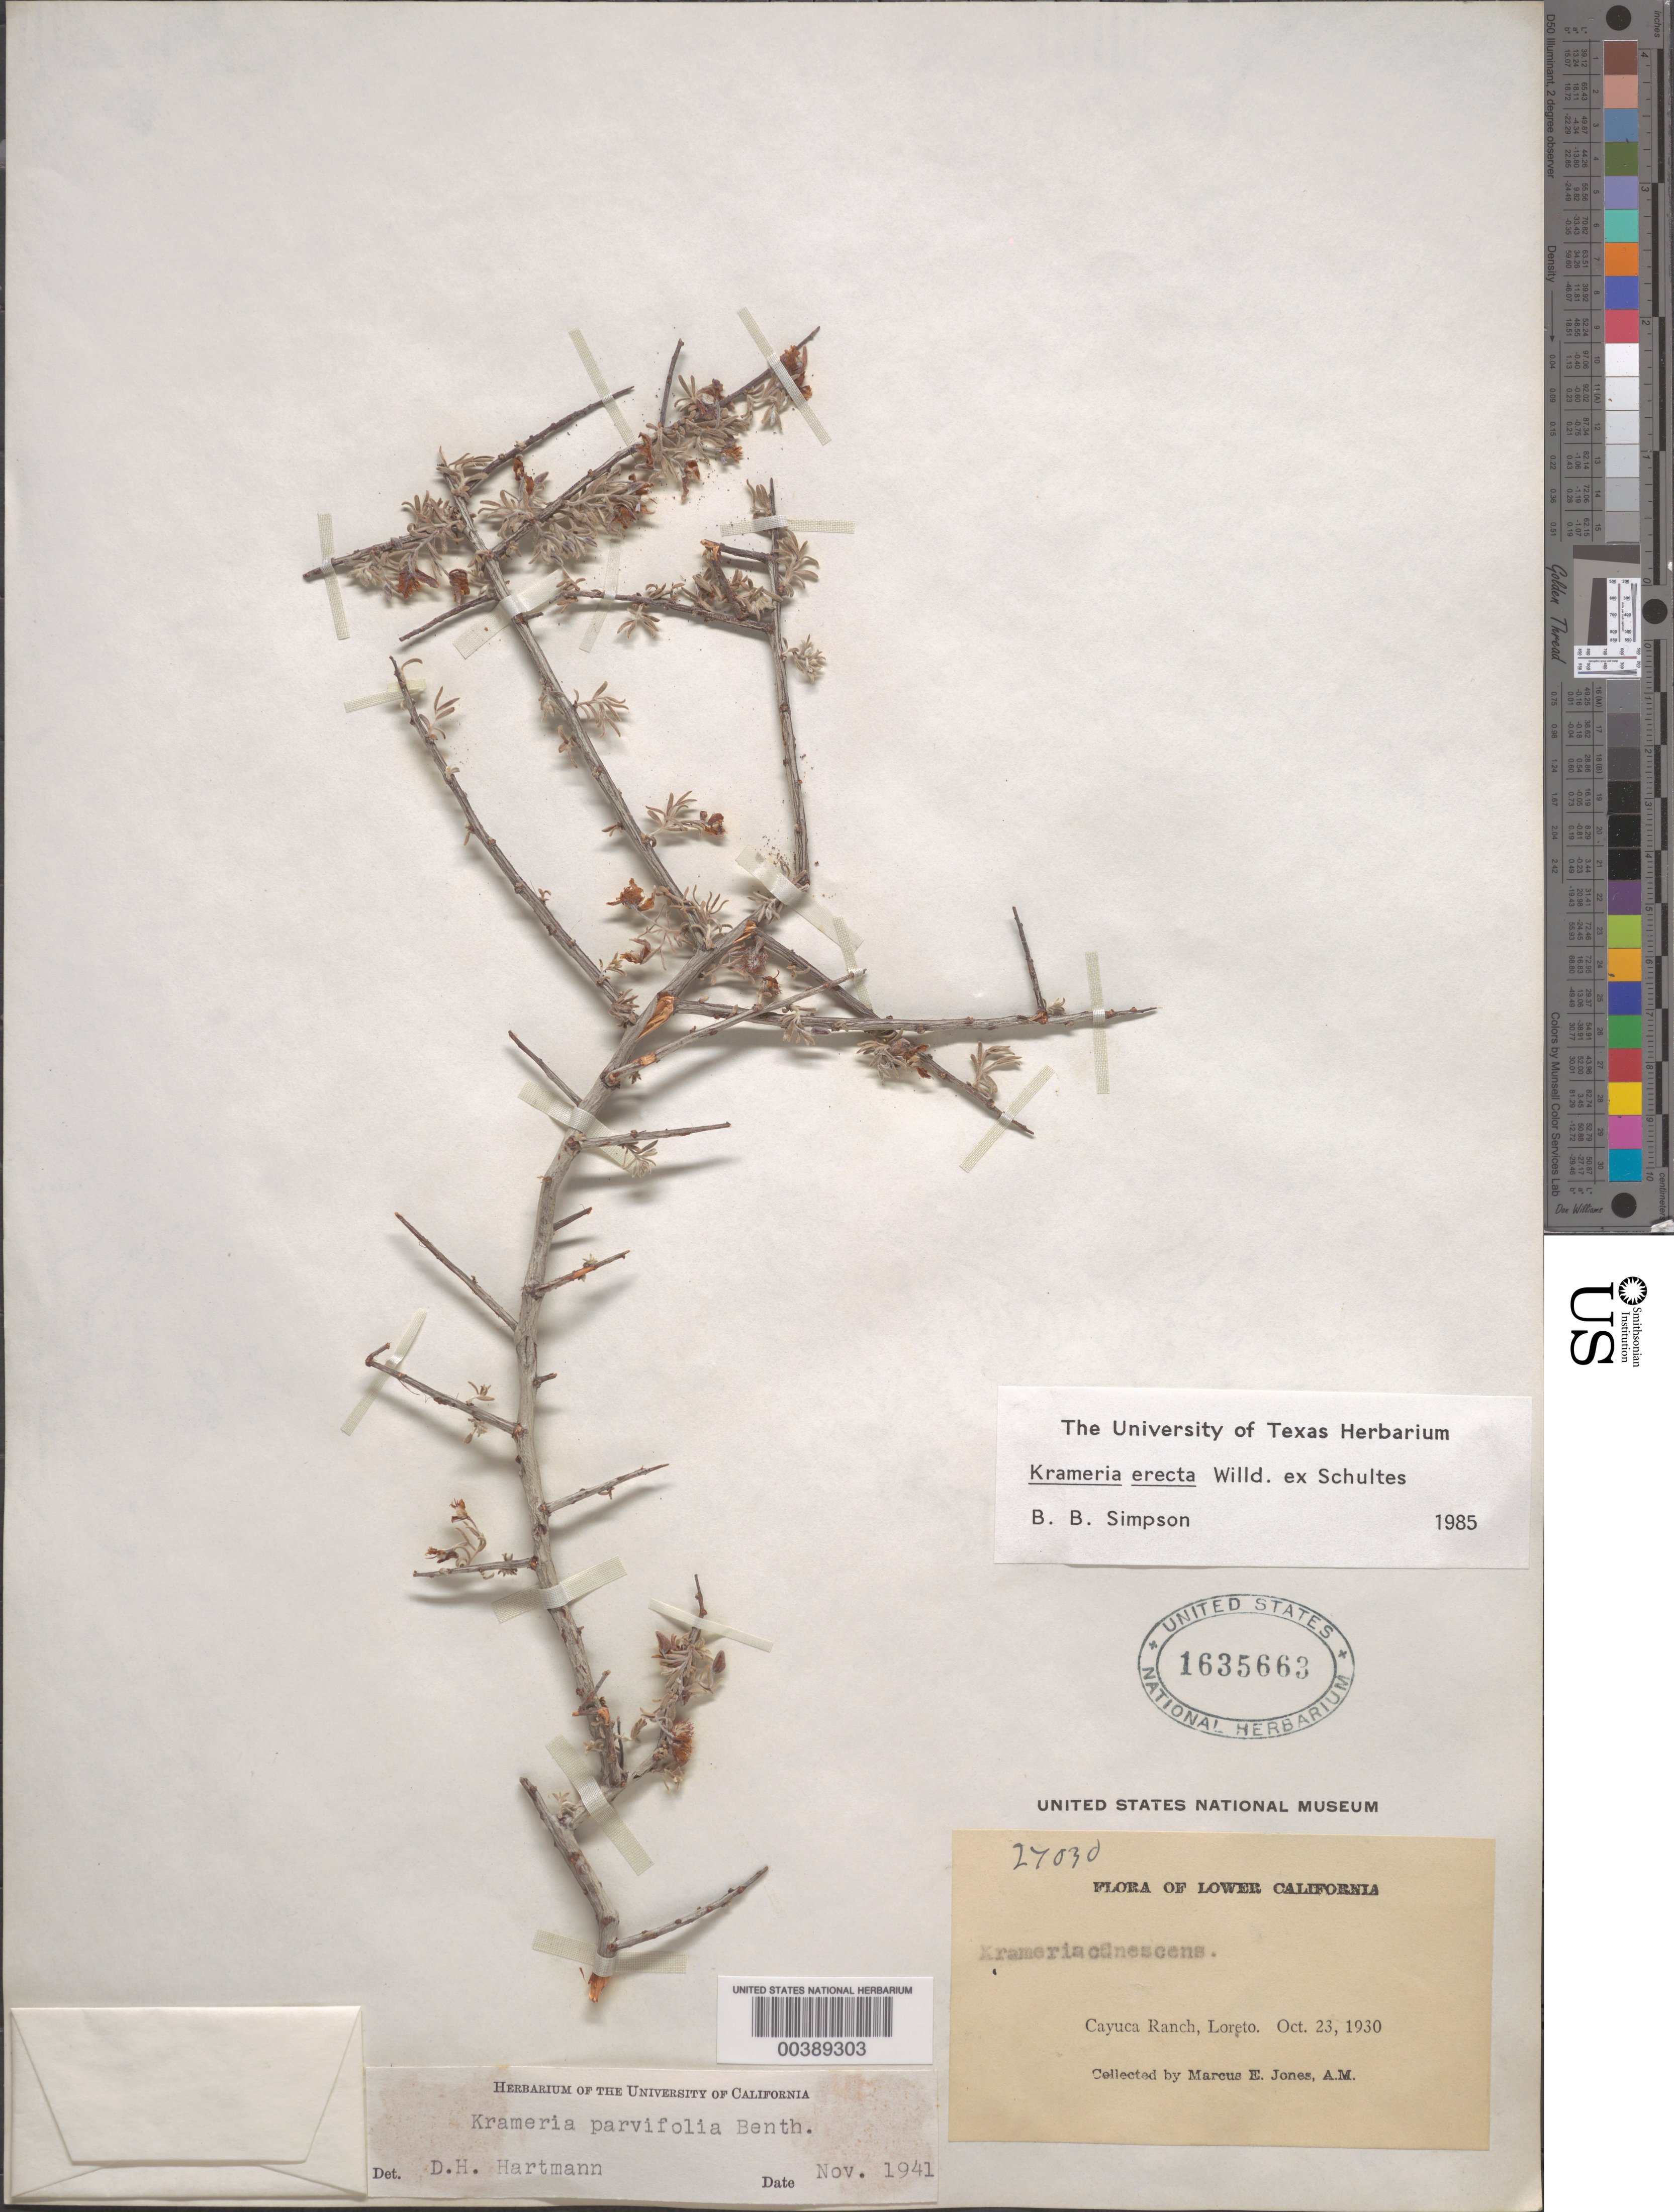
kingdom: Plantae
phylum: Tracheophyta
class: Magnoliopsida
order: Zygophyllales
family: Krameriaceae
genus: Krameria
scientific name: Krameria erecta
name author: Willd. ex Schult.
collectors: M. E. Jones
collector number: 27030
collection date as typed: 23 Oct 1930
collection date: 1930-10-23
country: Mexico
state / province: Baja California Sur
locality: Cayuca Ranch, Loreto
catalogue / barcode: US 1635663